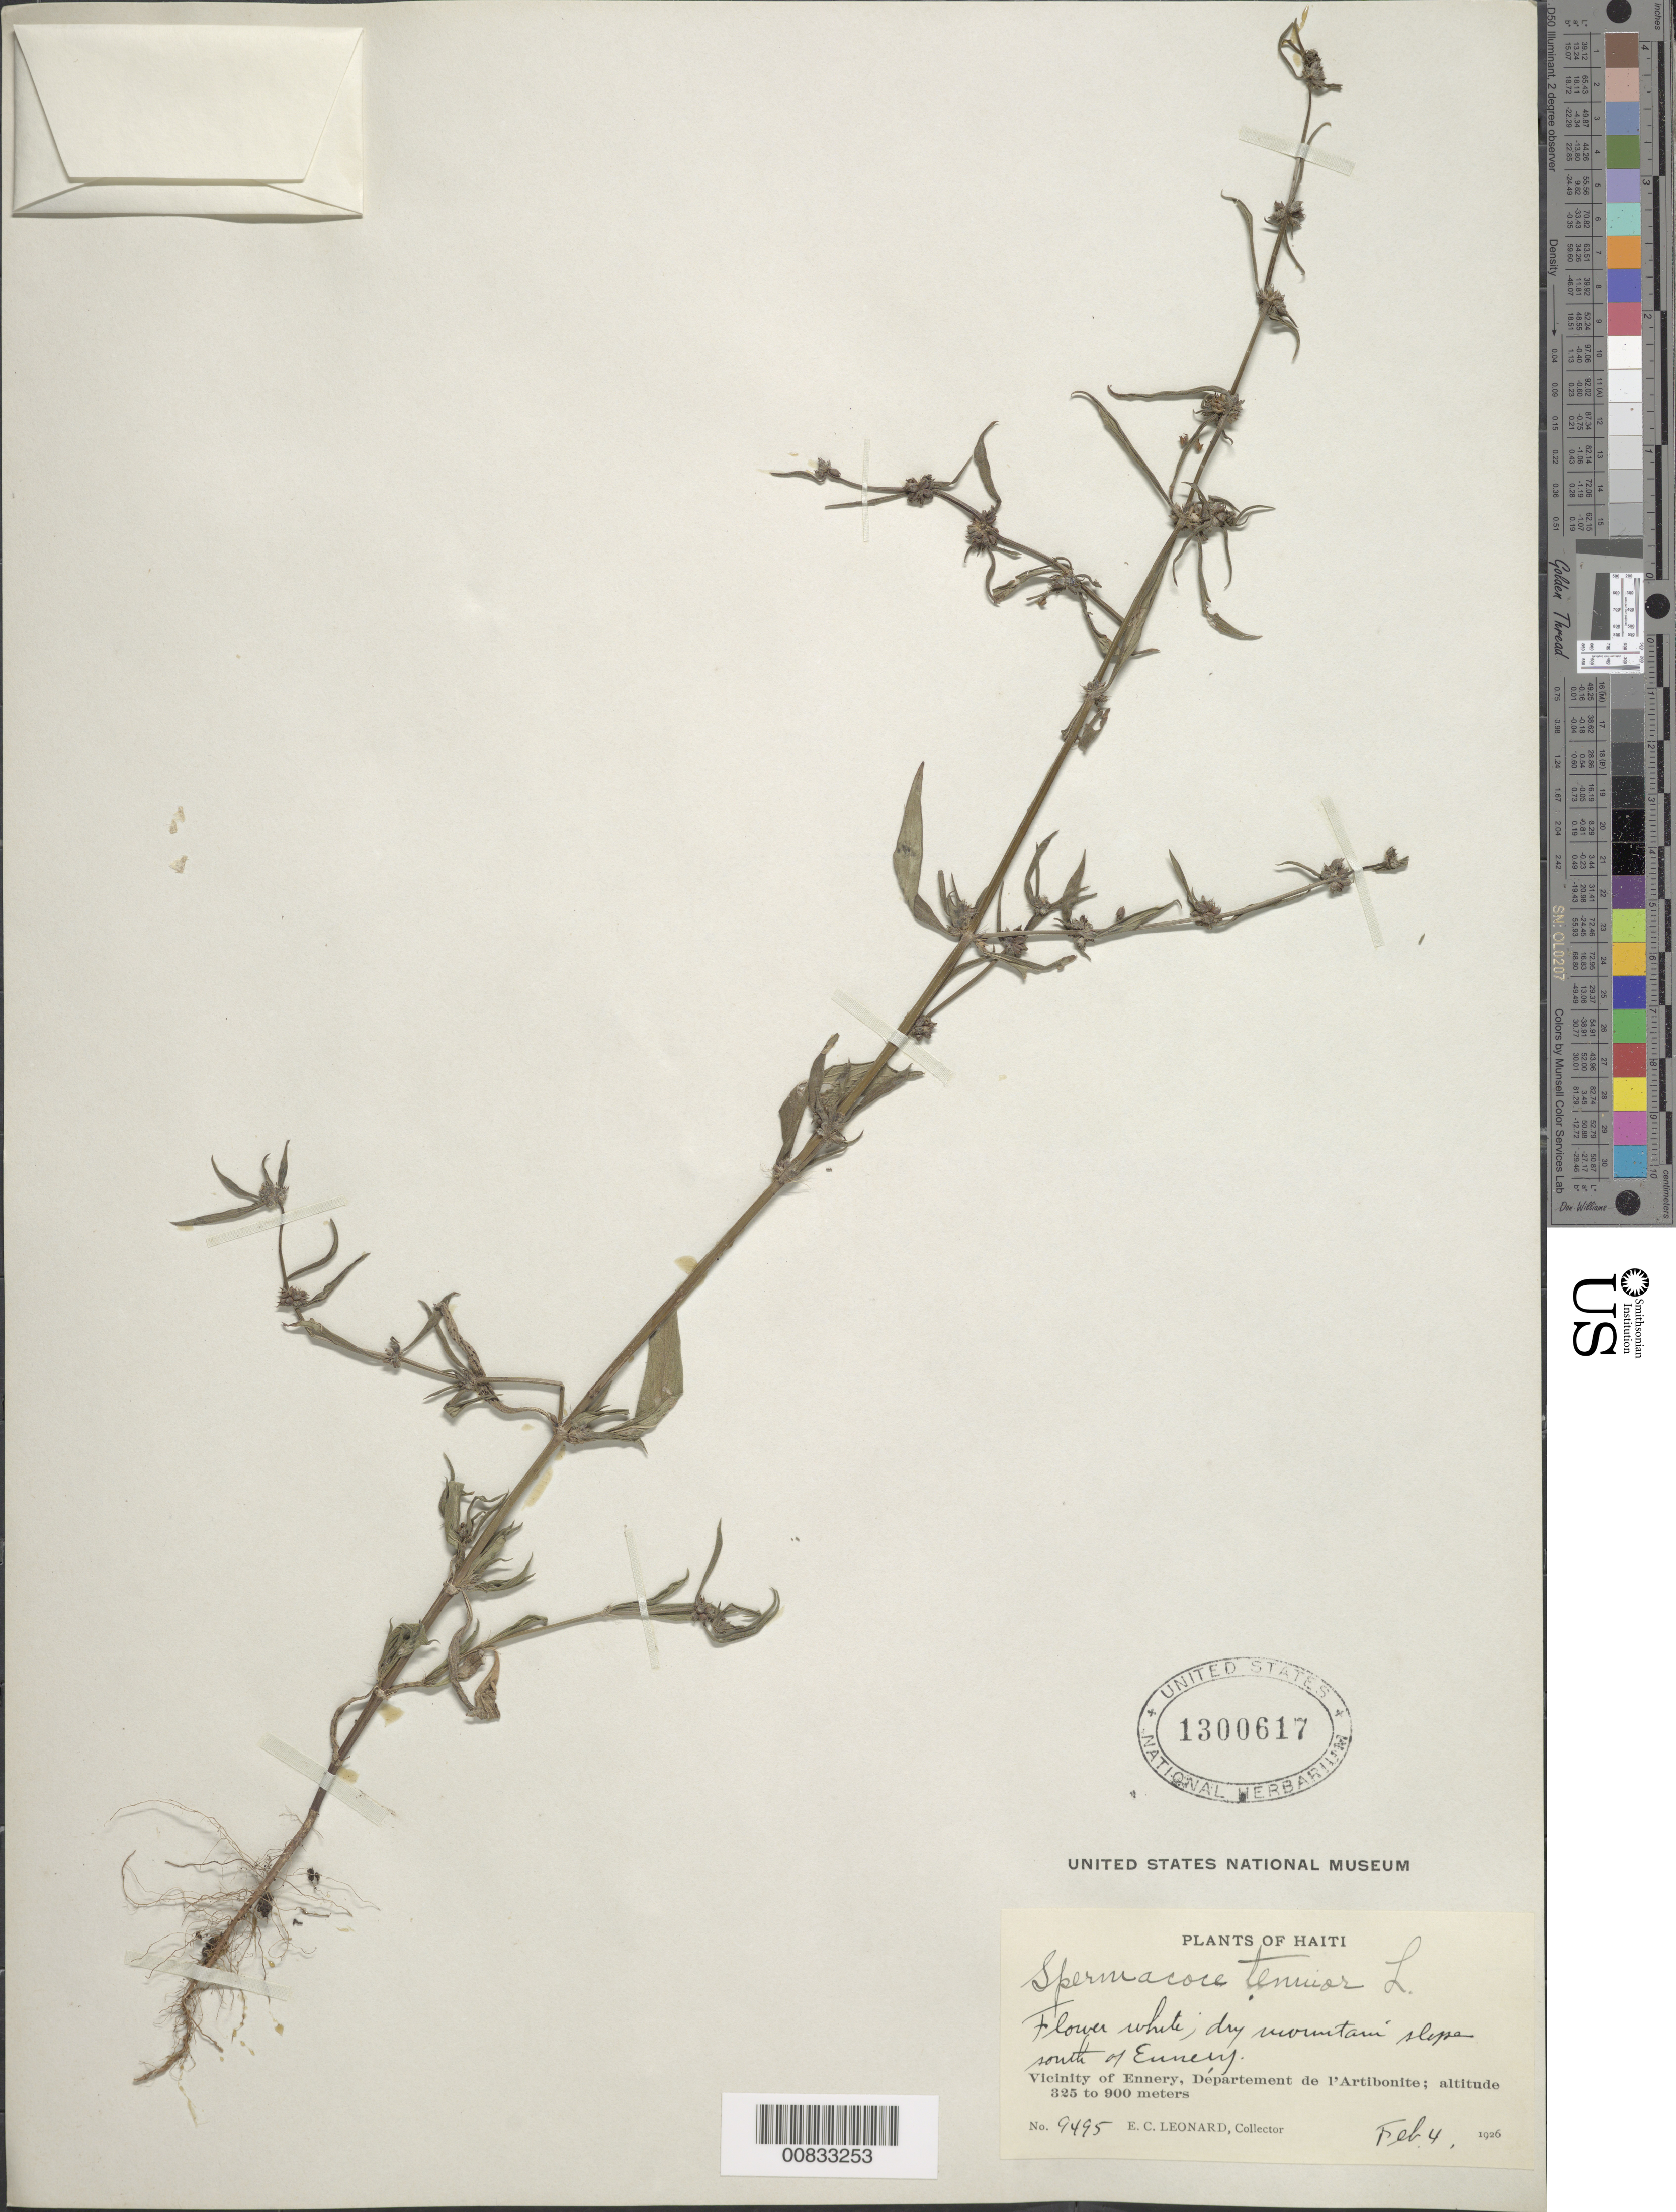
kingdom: Plantae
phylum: Tracheophyta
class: Magnoliopsida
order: Gentianales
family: Rubiaceae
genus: Spermacoce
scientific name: Spermacoce tenuior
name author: L.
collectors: E. C. Leonard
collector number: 9495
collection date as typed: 04 Feb 1926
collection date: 1926-02-04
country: Haiti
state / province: Artibonite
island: Hispaniola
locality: Vicinity of Ennery, S of town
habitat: Dry mountain slope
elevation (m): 325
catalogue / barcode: US 1300617